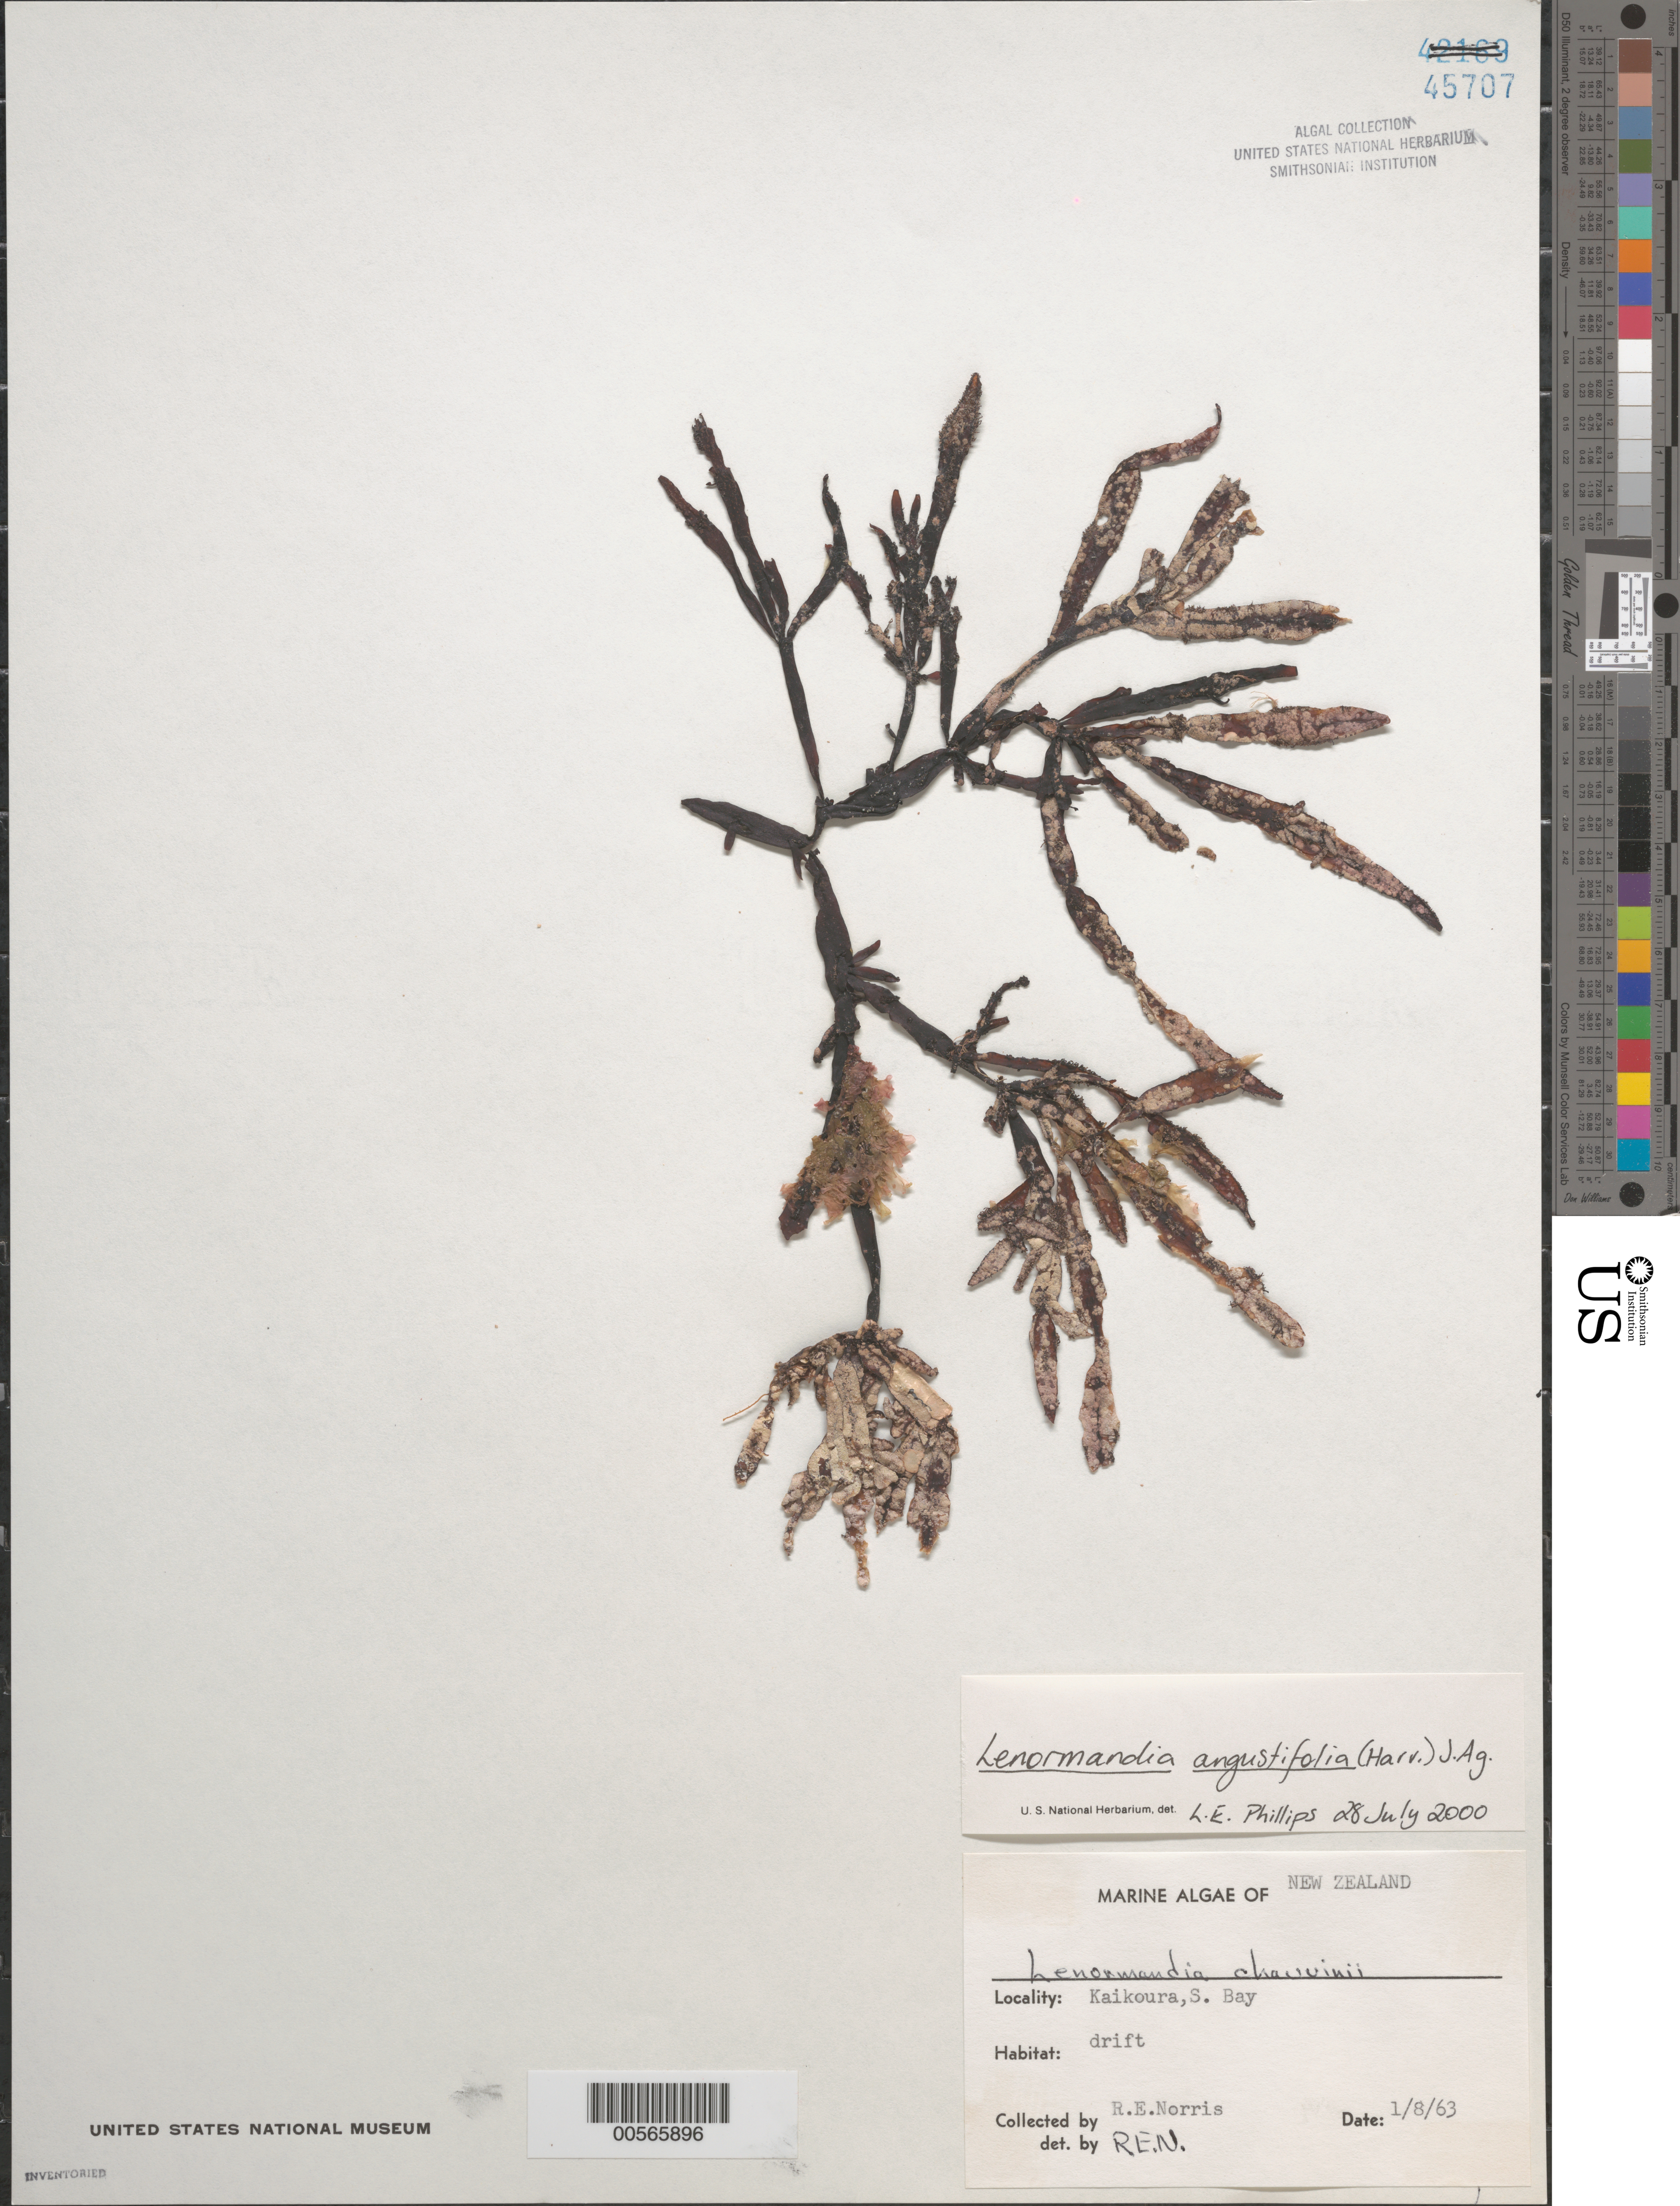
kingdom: Plantae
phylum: Rhodophyta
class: Florideophyceae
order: Ceramiales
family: Rhodomelaceae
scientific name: Lenormandia angustifolia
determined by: Phillips, L. E.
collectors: R. E. Norris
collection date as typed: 08 Jan 1963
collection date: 1963-01-08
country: New Zealand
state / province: Canterbury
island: South Island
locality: Kaikoura, South Bay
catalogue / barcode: US 45707